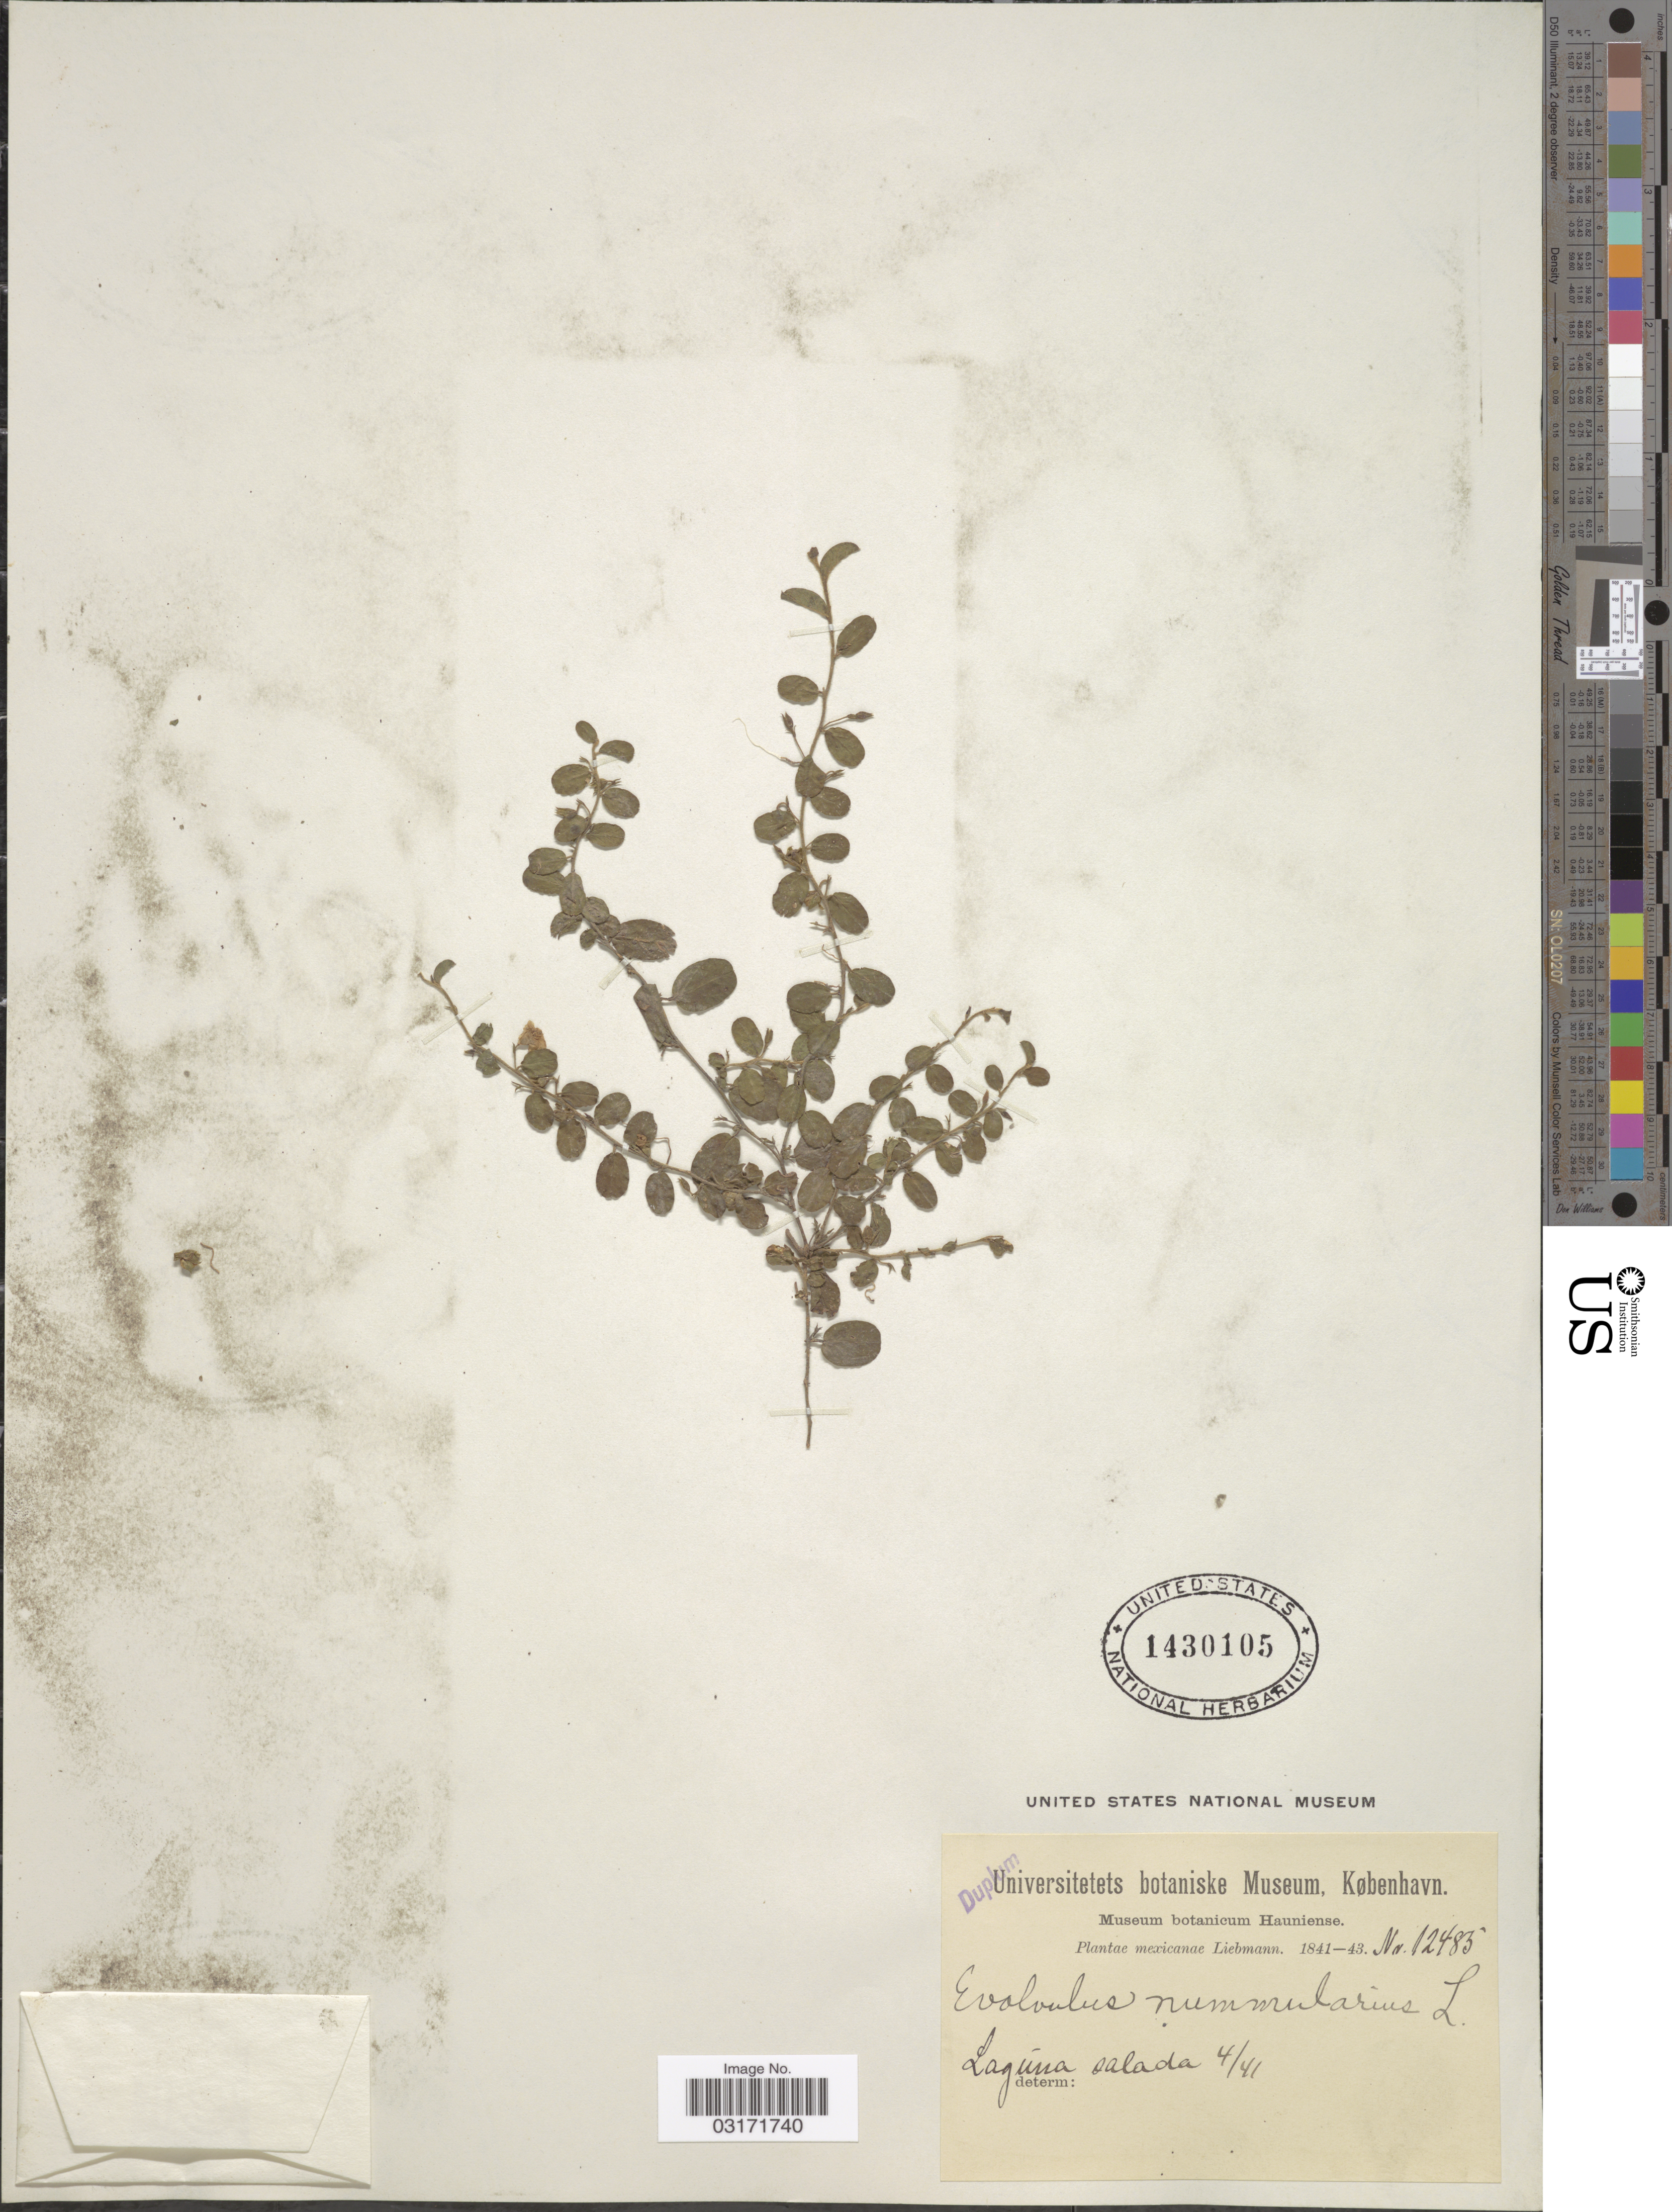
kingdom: Plantae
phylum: Tracheophyta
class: Magnoliopsida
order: Solanales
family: Convolvulaceae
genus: Evolvulus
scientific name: Evolvulus nummularius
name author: (L.) L.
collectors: Liebmann, --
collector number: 12485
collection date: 1841-04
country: Mexico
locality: Lagúna salada.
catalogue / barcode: US 1430105